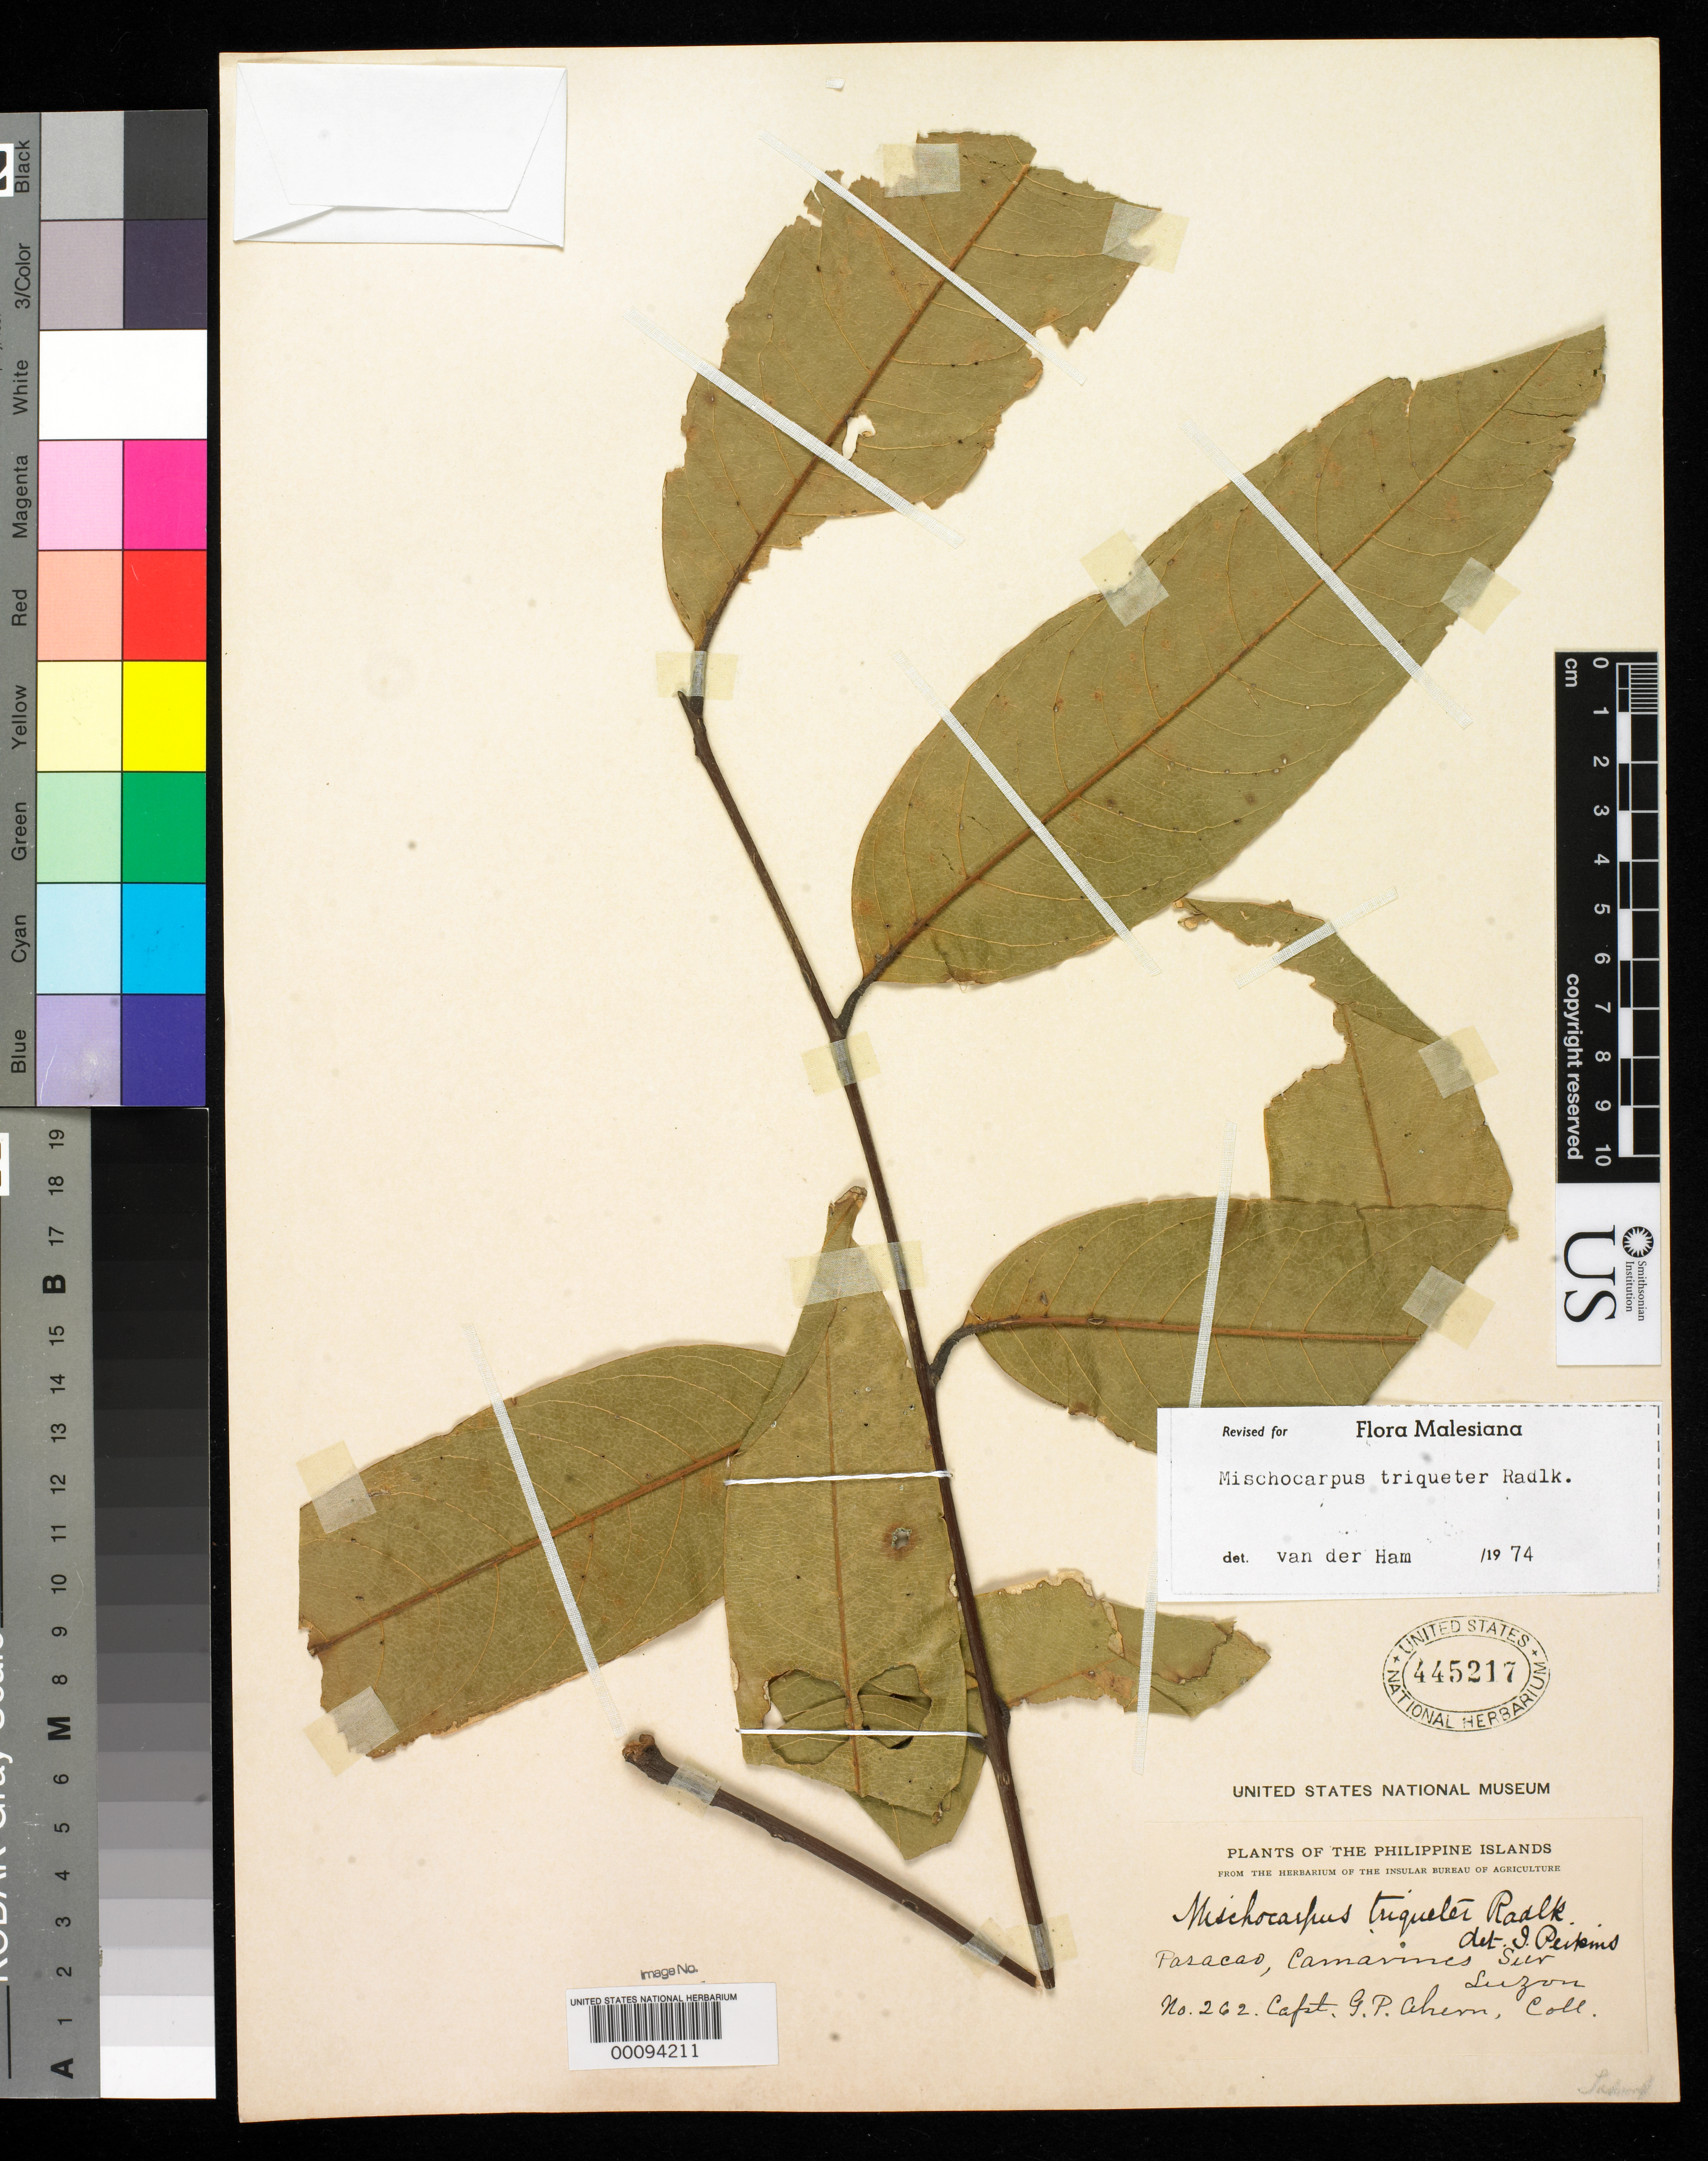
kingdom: Plantae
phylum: Tracheophyta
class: Magnoliopsida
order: Sapindales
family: Sapindaceae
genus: Mischocarpus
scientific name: Mischocarpus triqueter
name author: Radlk. in Perkins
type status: Isosyntype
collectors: G. Ahern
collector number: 262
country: Philippines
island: Luzon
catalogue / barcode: US 445217